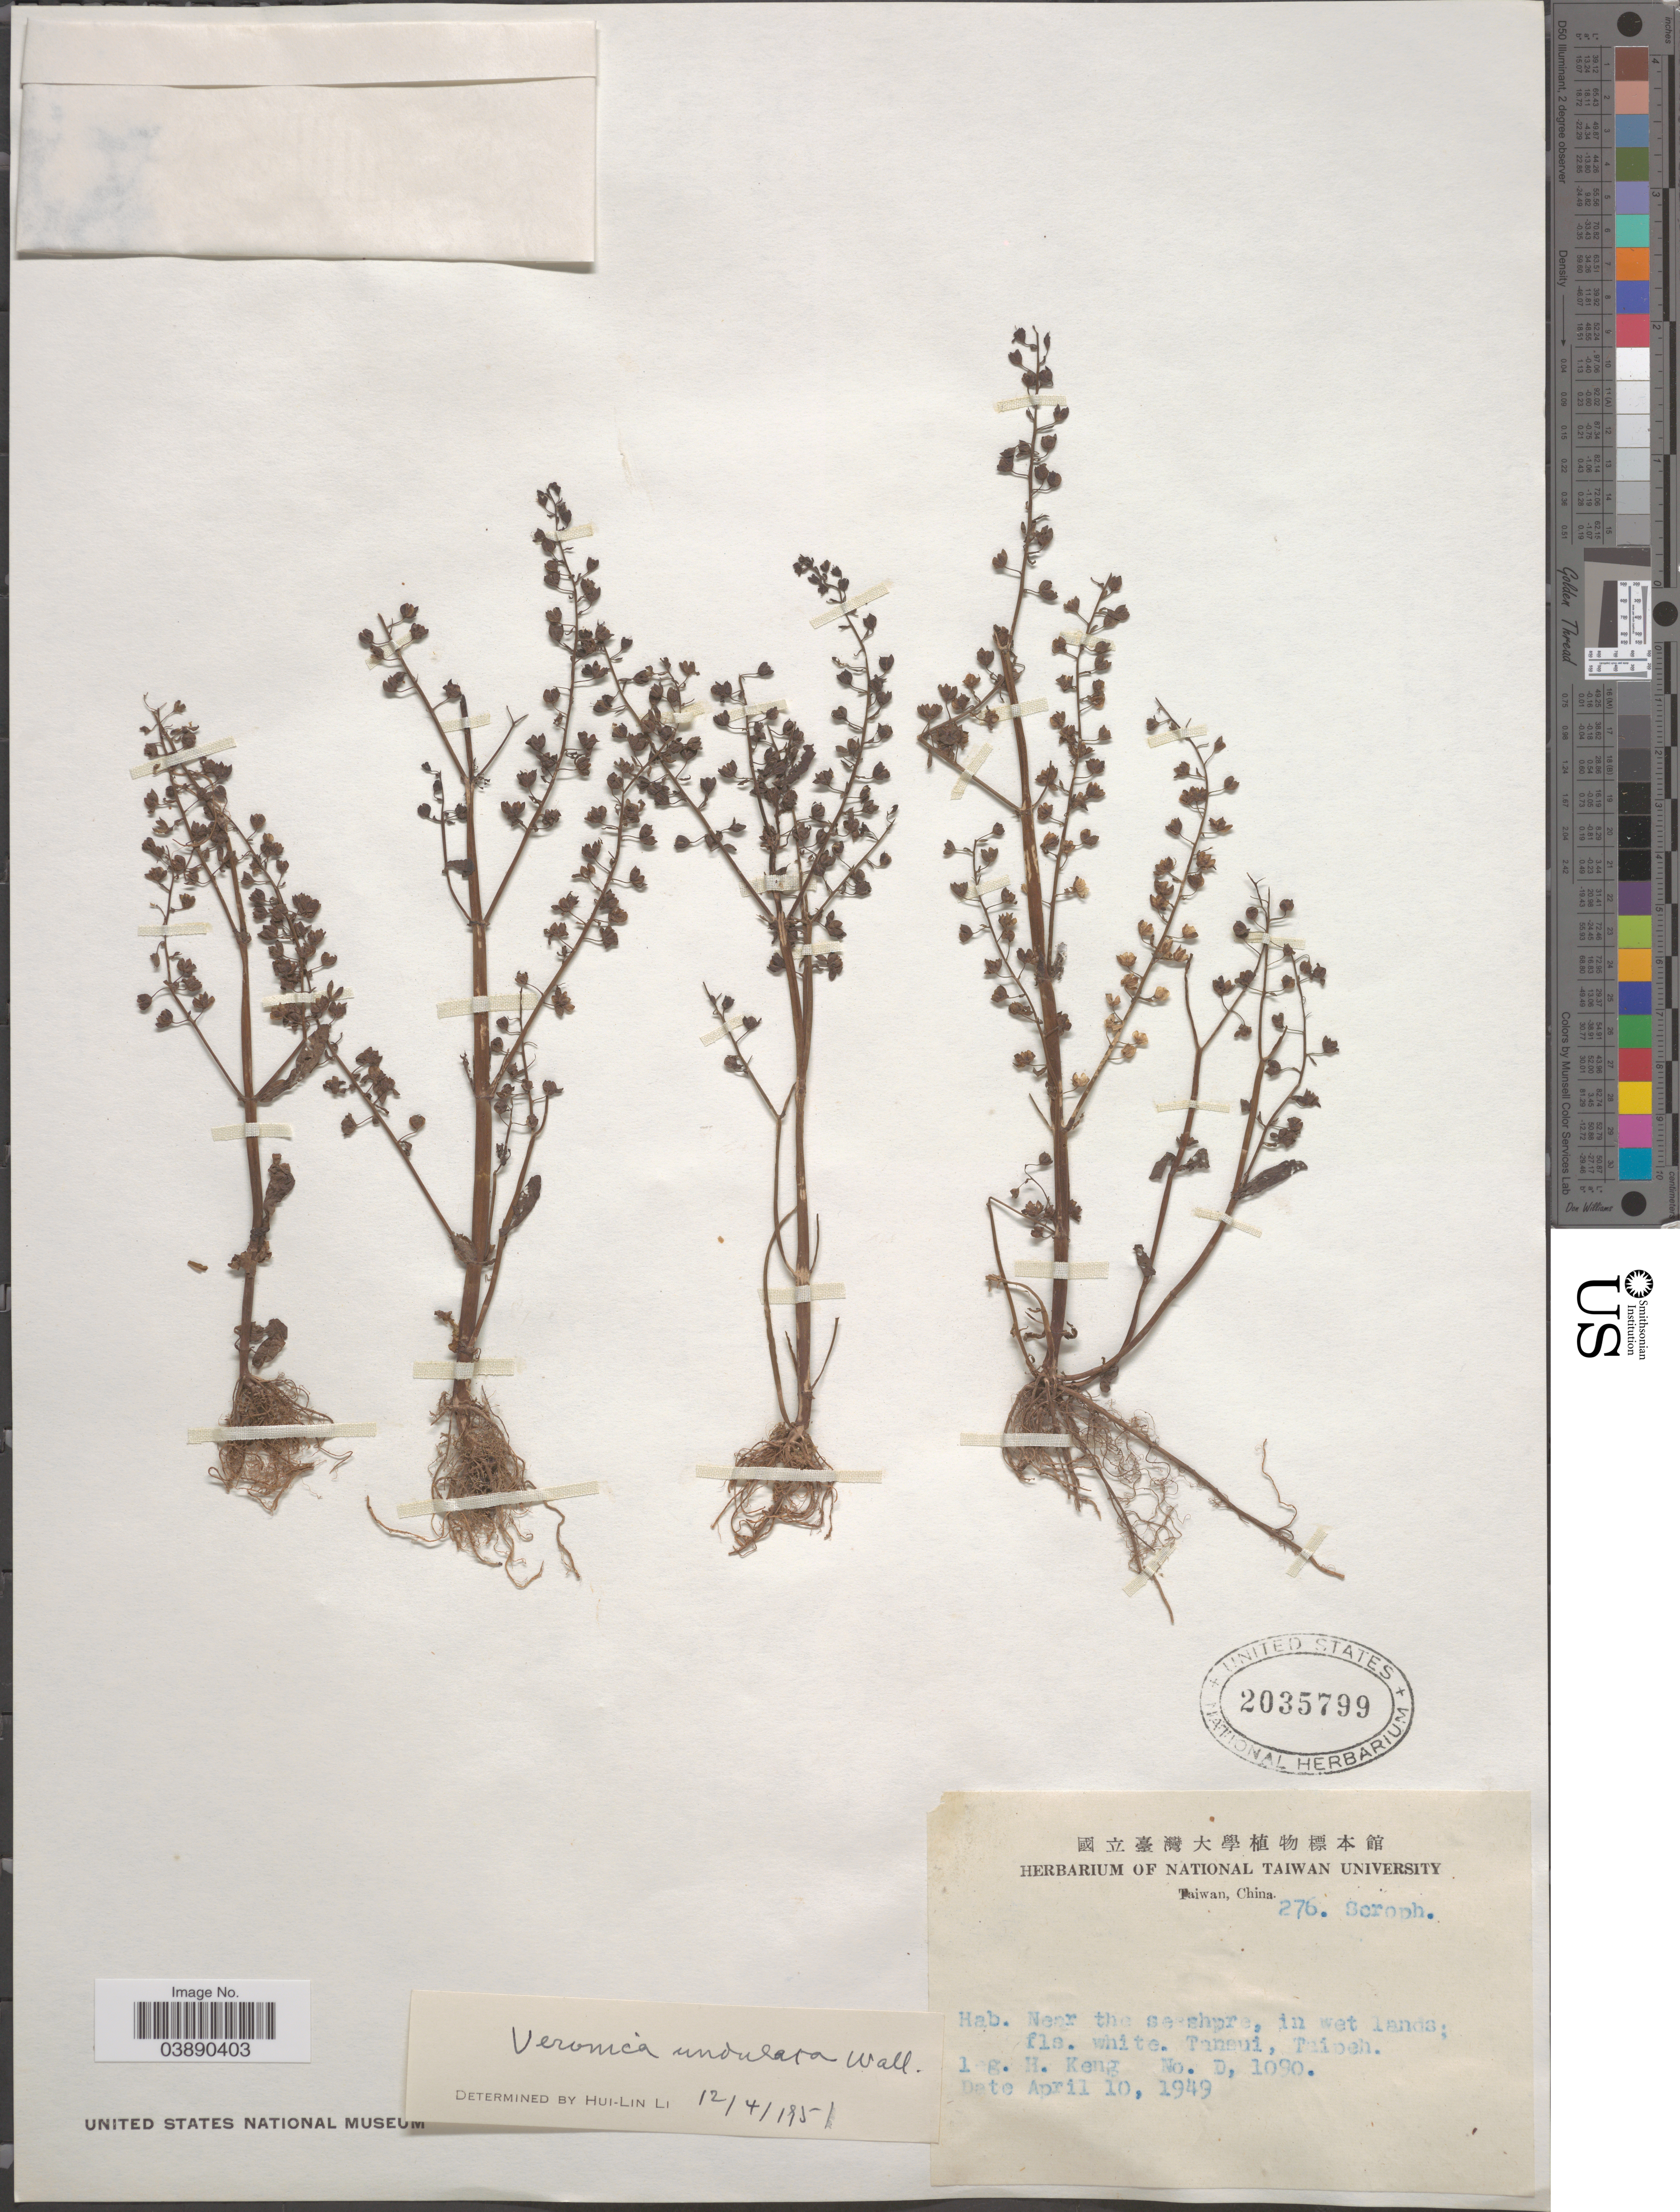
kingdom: Plantae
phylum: Tracheophyta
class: Magnoliopsida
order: Lamiales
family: Plantaginaceae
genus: Veronica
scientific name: Veronica undulata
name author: Wall.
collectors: H. Keng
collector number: D 1090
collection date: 1949-04-10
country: Taiwan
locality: Tansui, Taipeh.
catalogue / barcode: US 2035799